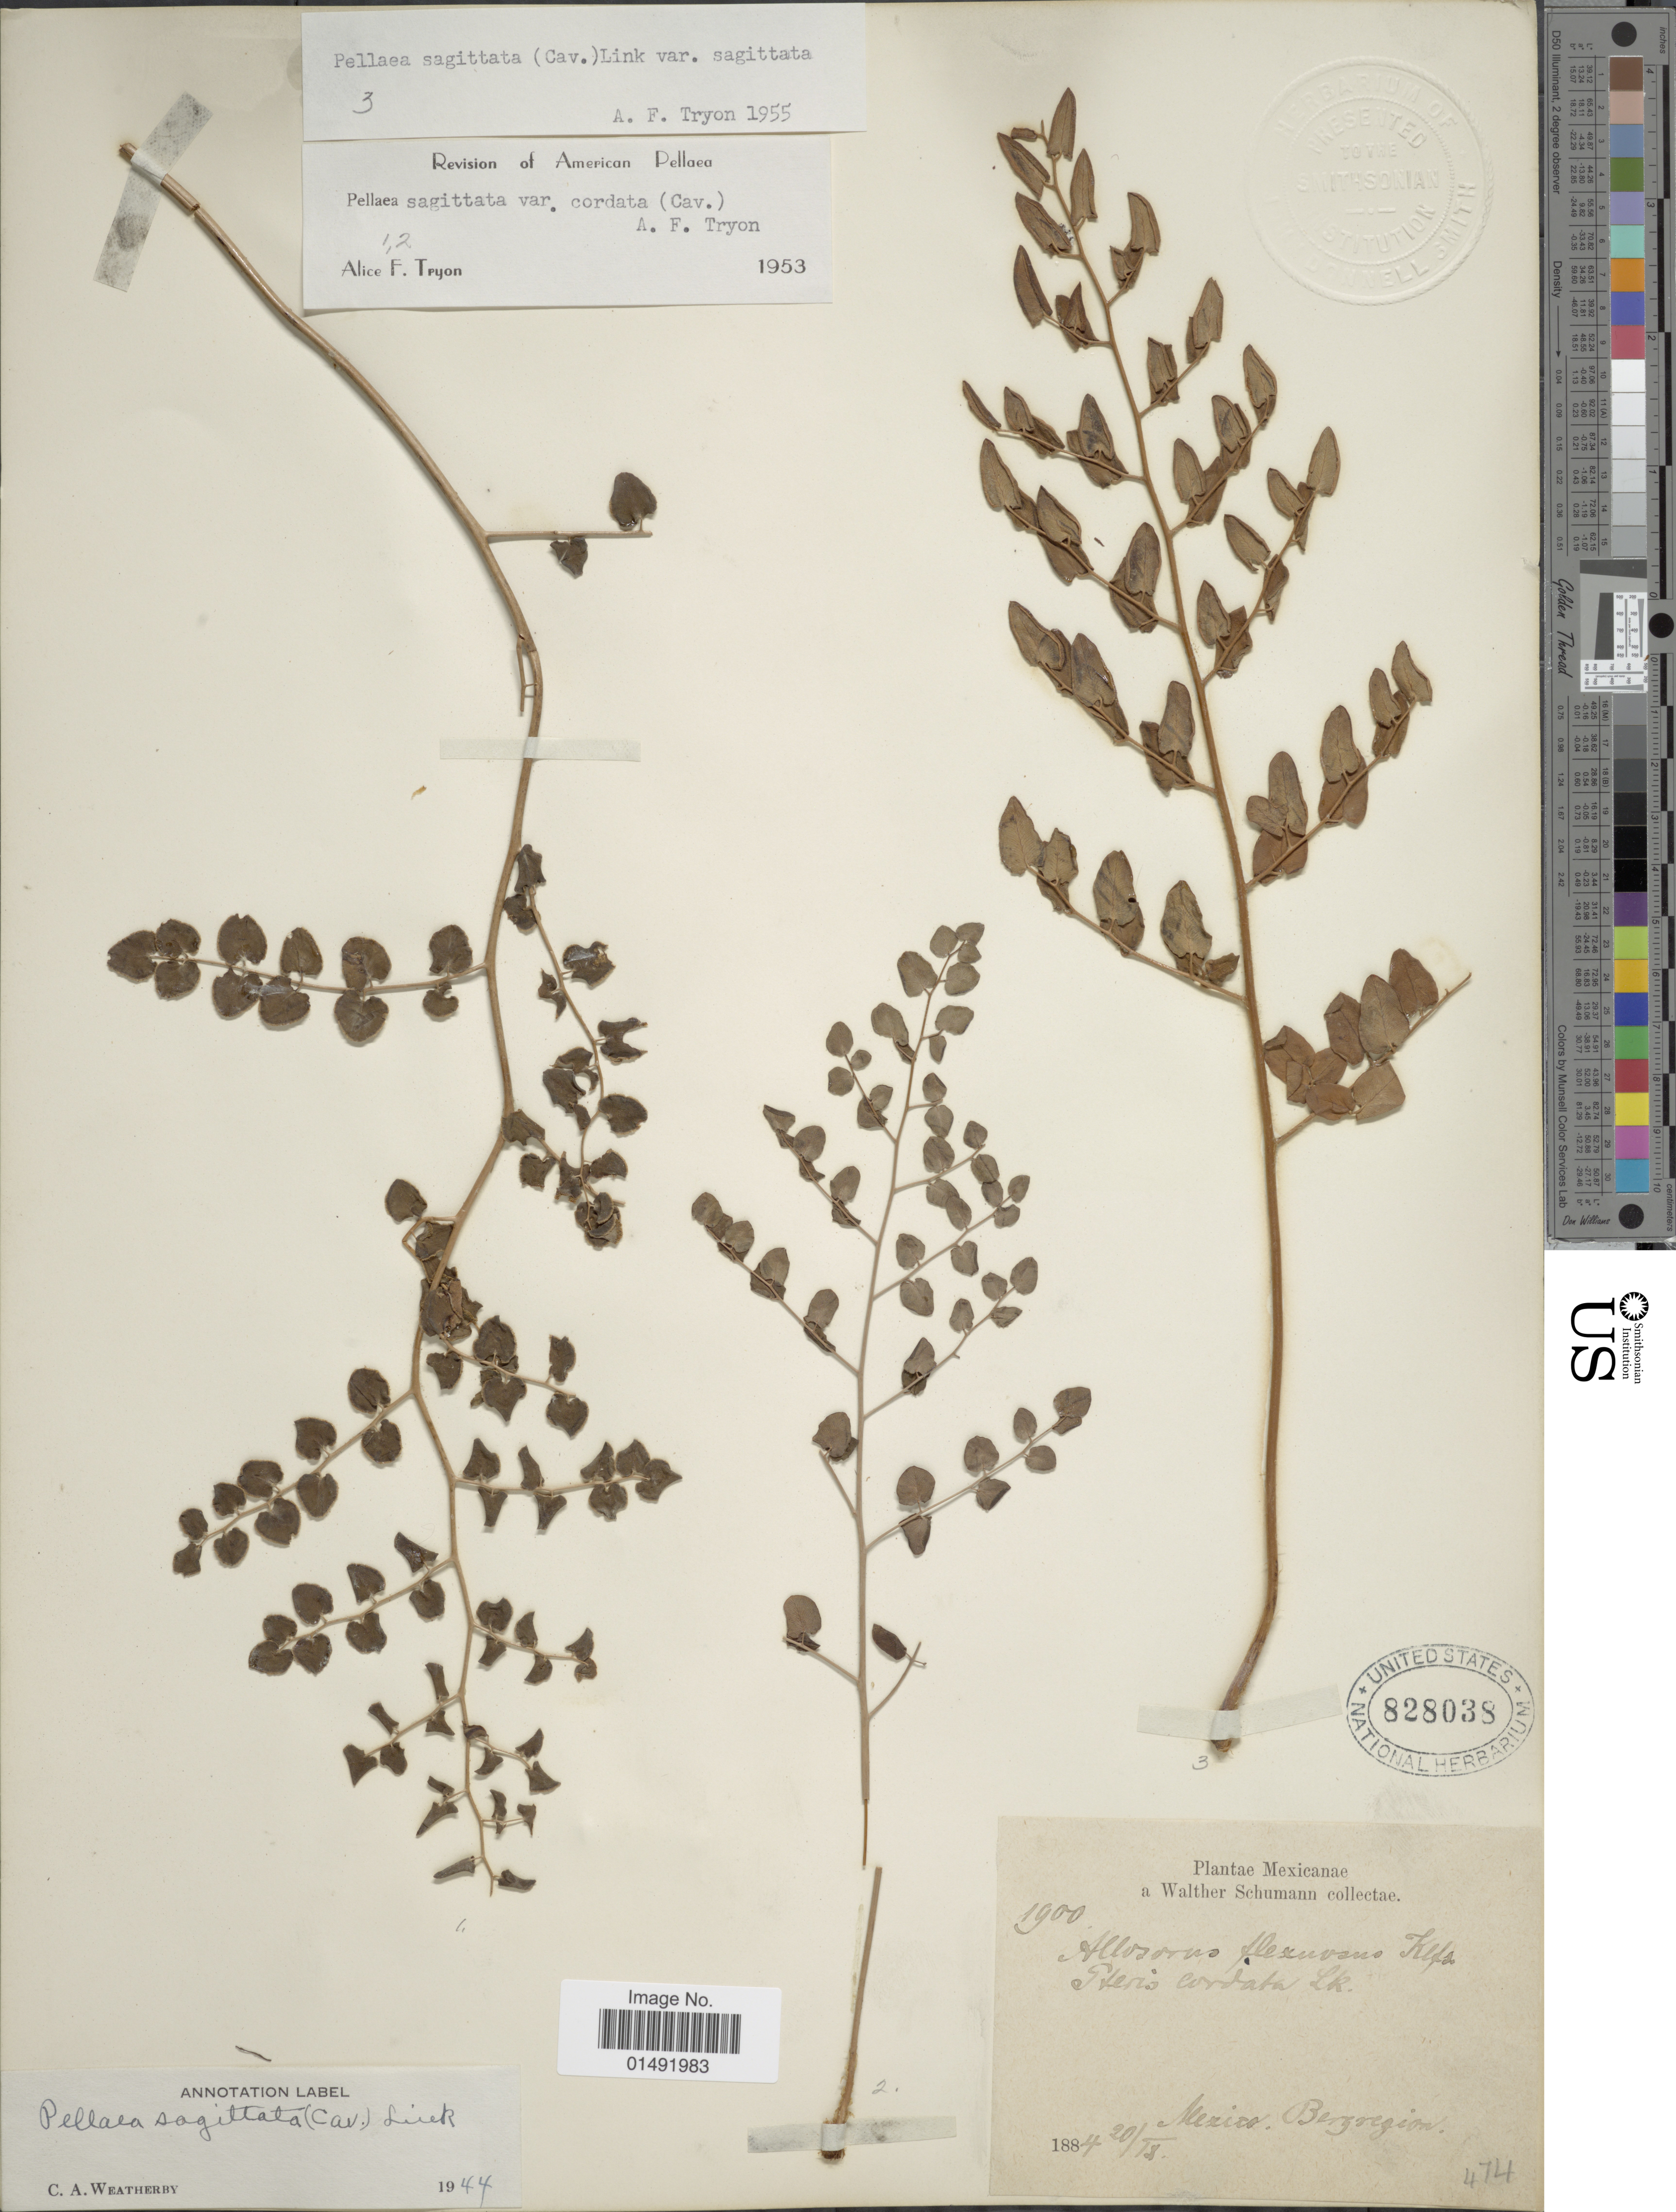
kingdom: Plantae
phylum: Tracheophyta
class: Polypodiopsida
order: Polypodiales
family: Pteridaceae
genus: Pellaea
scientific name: Pellaea sagittata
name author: (Cav.) Link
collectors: W. Schumann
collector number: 1900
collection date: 1884-02-20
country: Mexico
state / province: México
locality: Bergregion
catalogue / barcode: US 828038